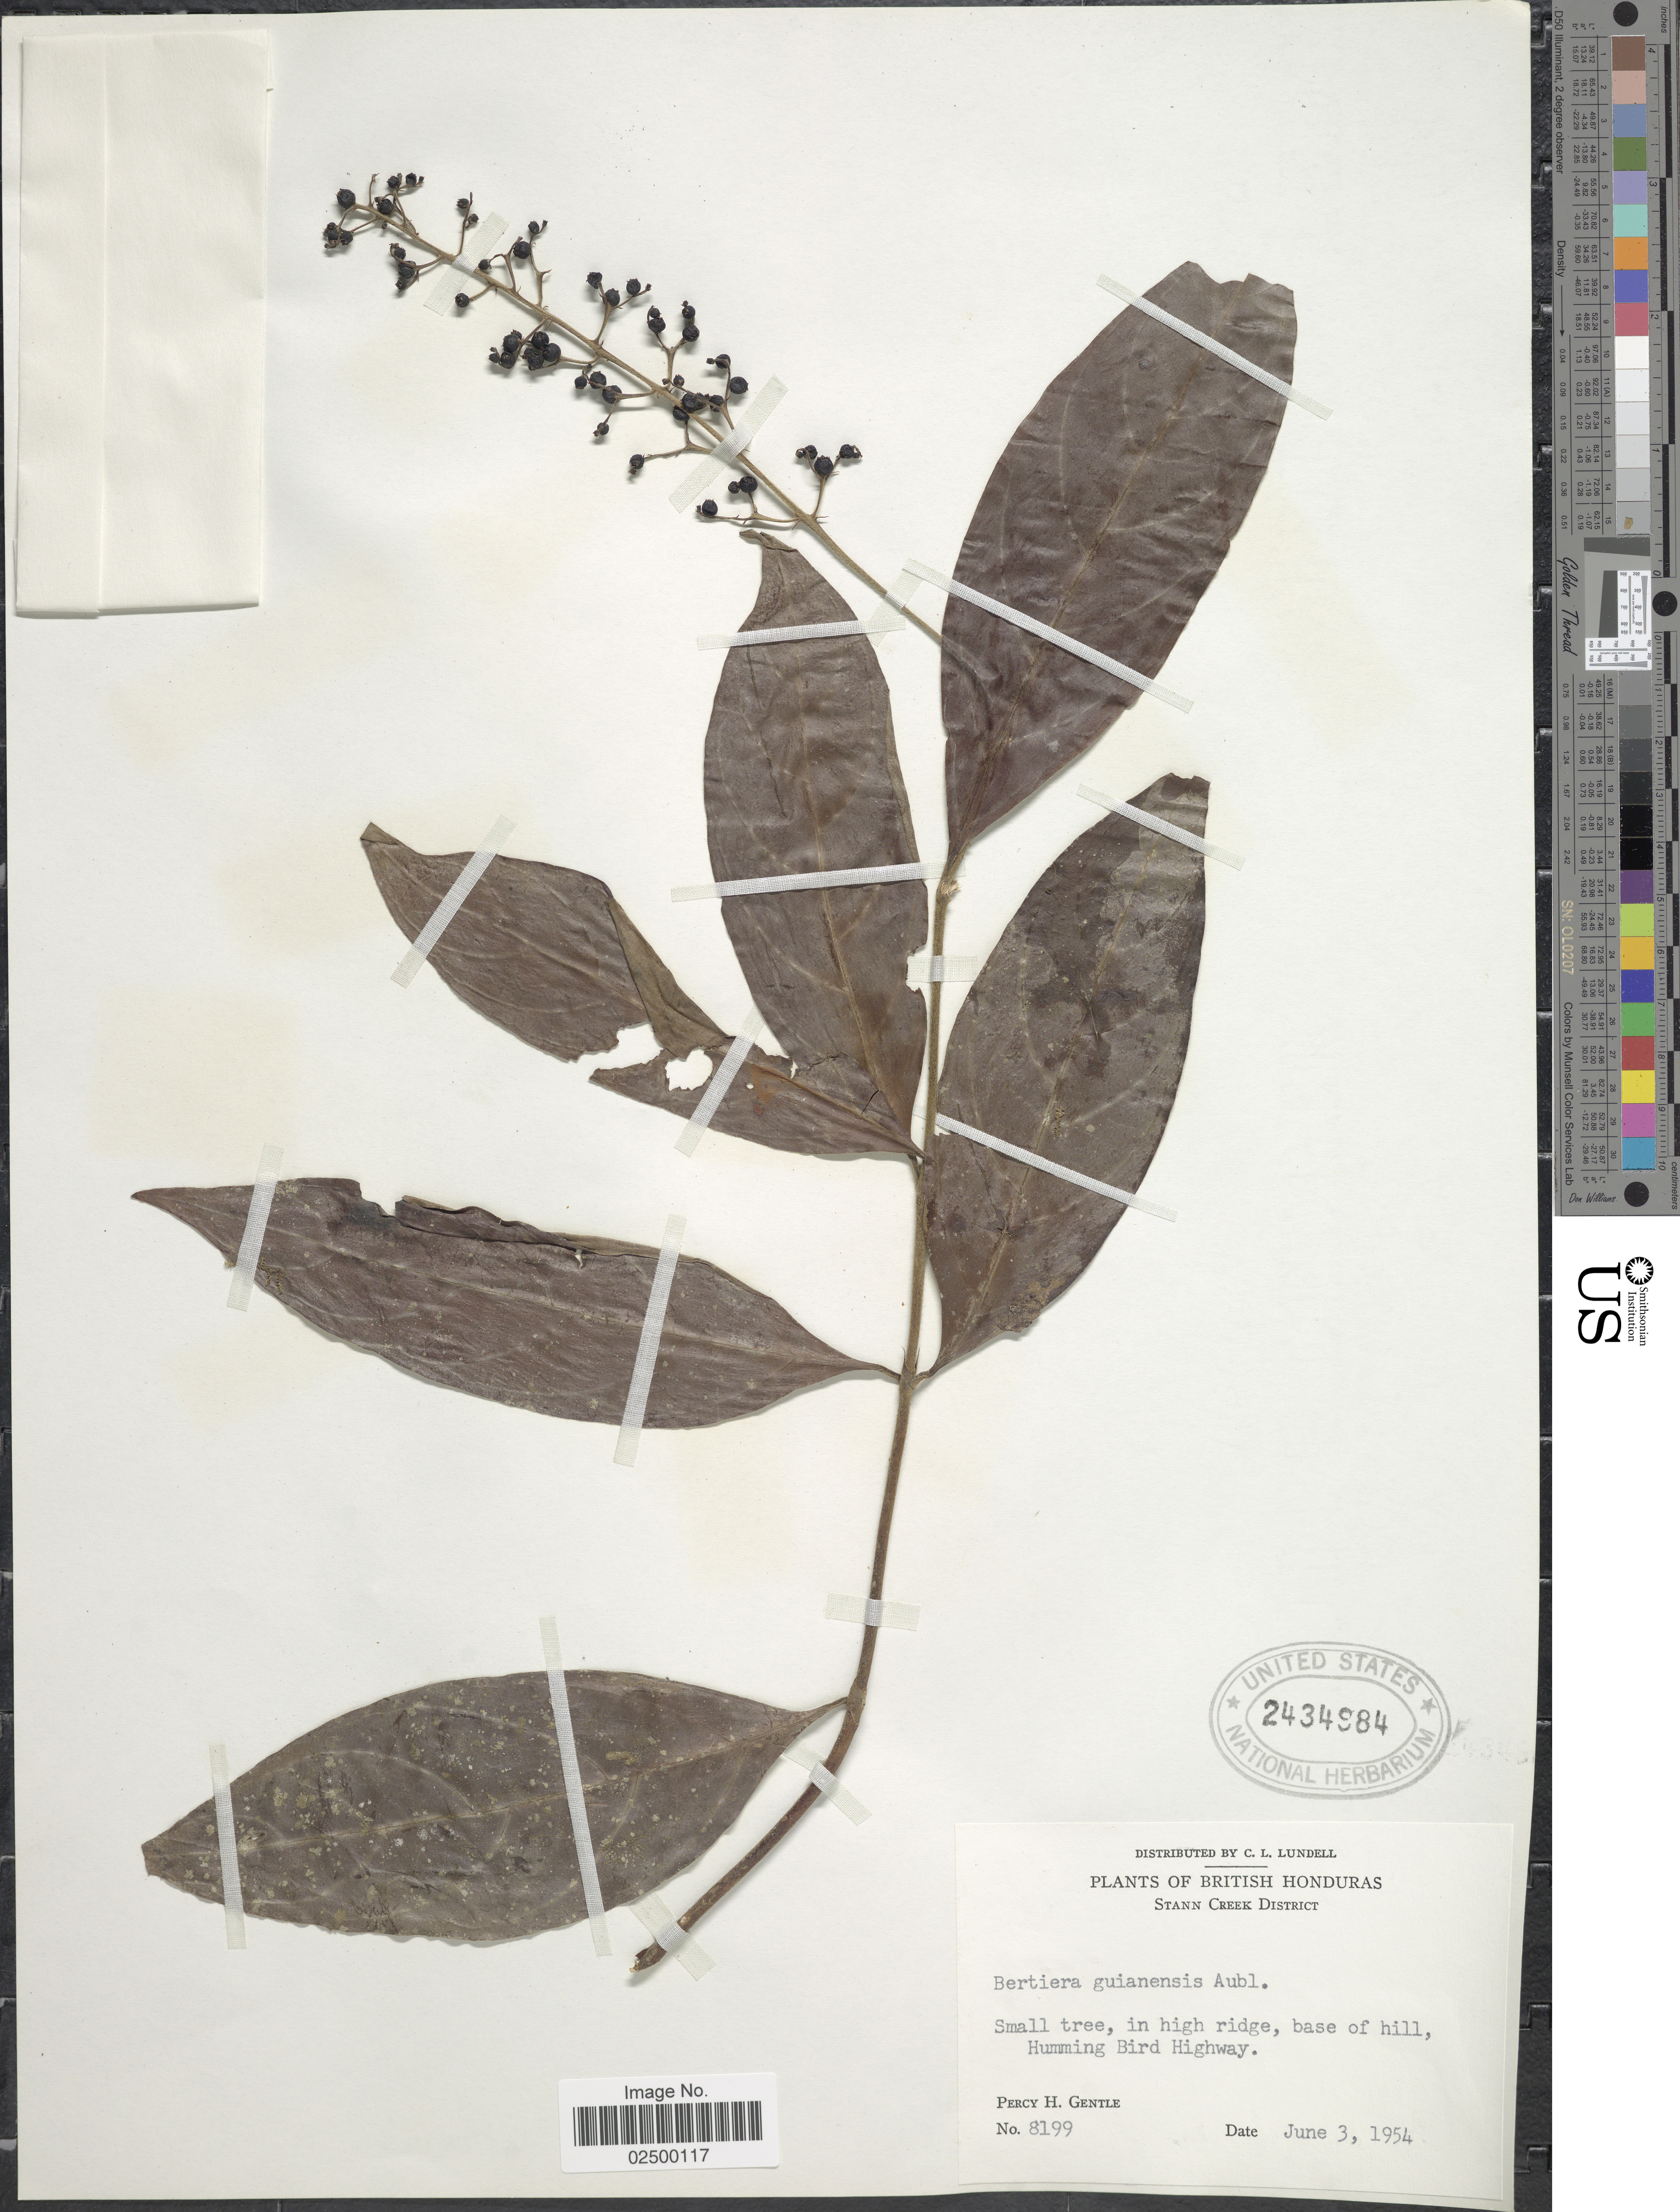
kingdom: Plantae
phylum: Tracheophyta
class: Magnoliopsida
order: Gentianales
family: Rubiaceae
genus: Bertiera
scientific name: Bertiera guianensis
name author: Aubl.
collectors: P. H. Gentle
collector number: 8199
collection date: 1954-06-03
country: Belize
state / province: Stann Creek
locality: British Honduras, Stann Creek District, in high ridge, base of hill, Humming Bird Highway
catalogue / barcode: US 2434984